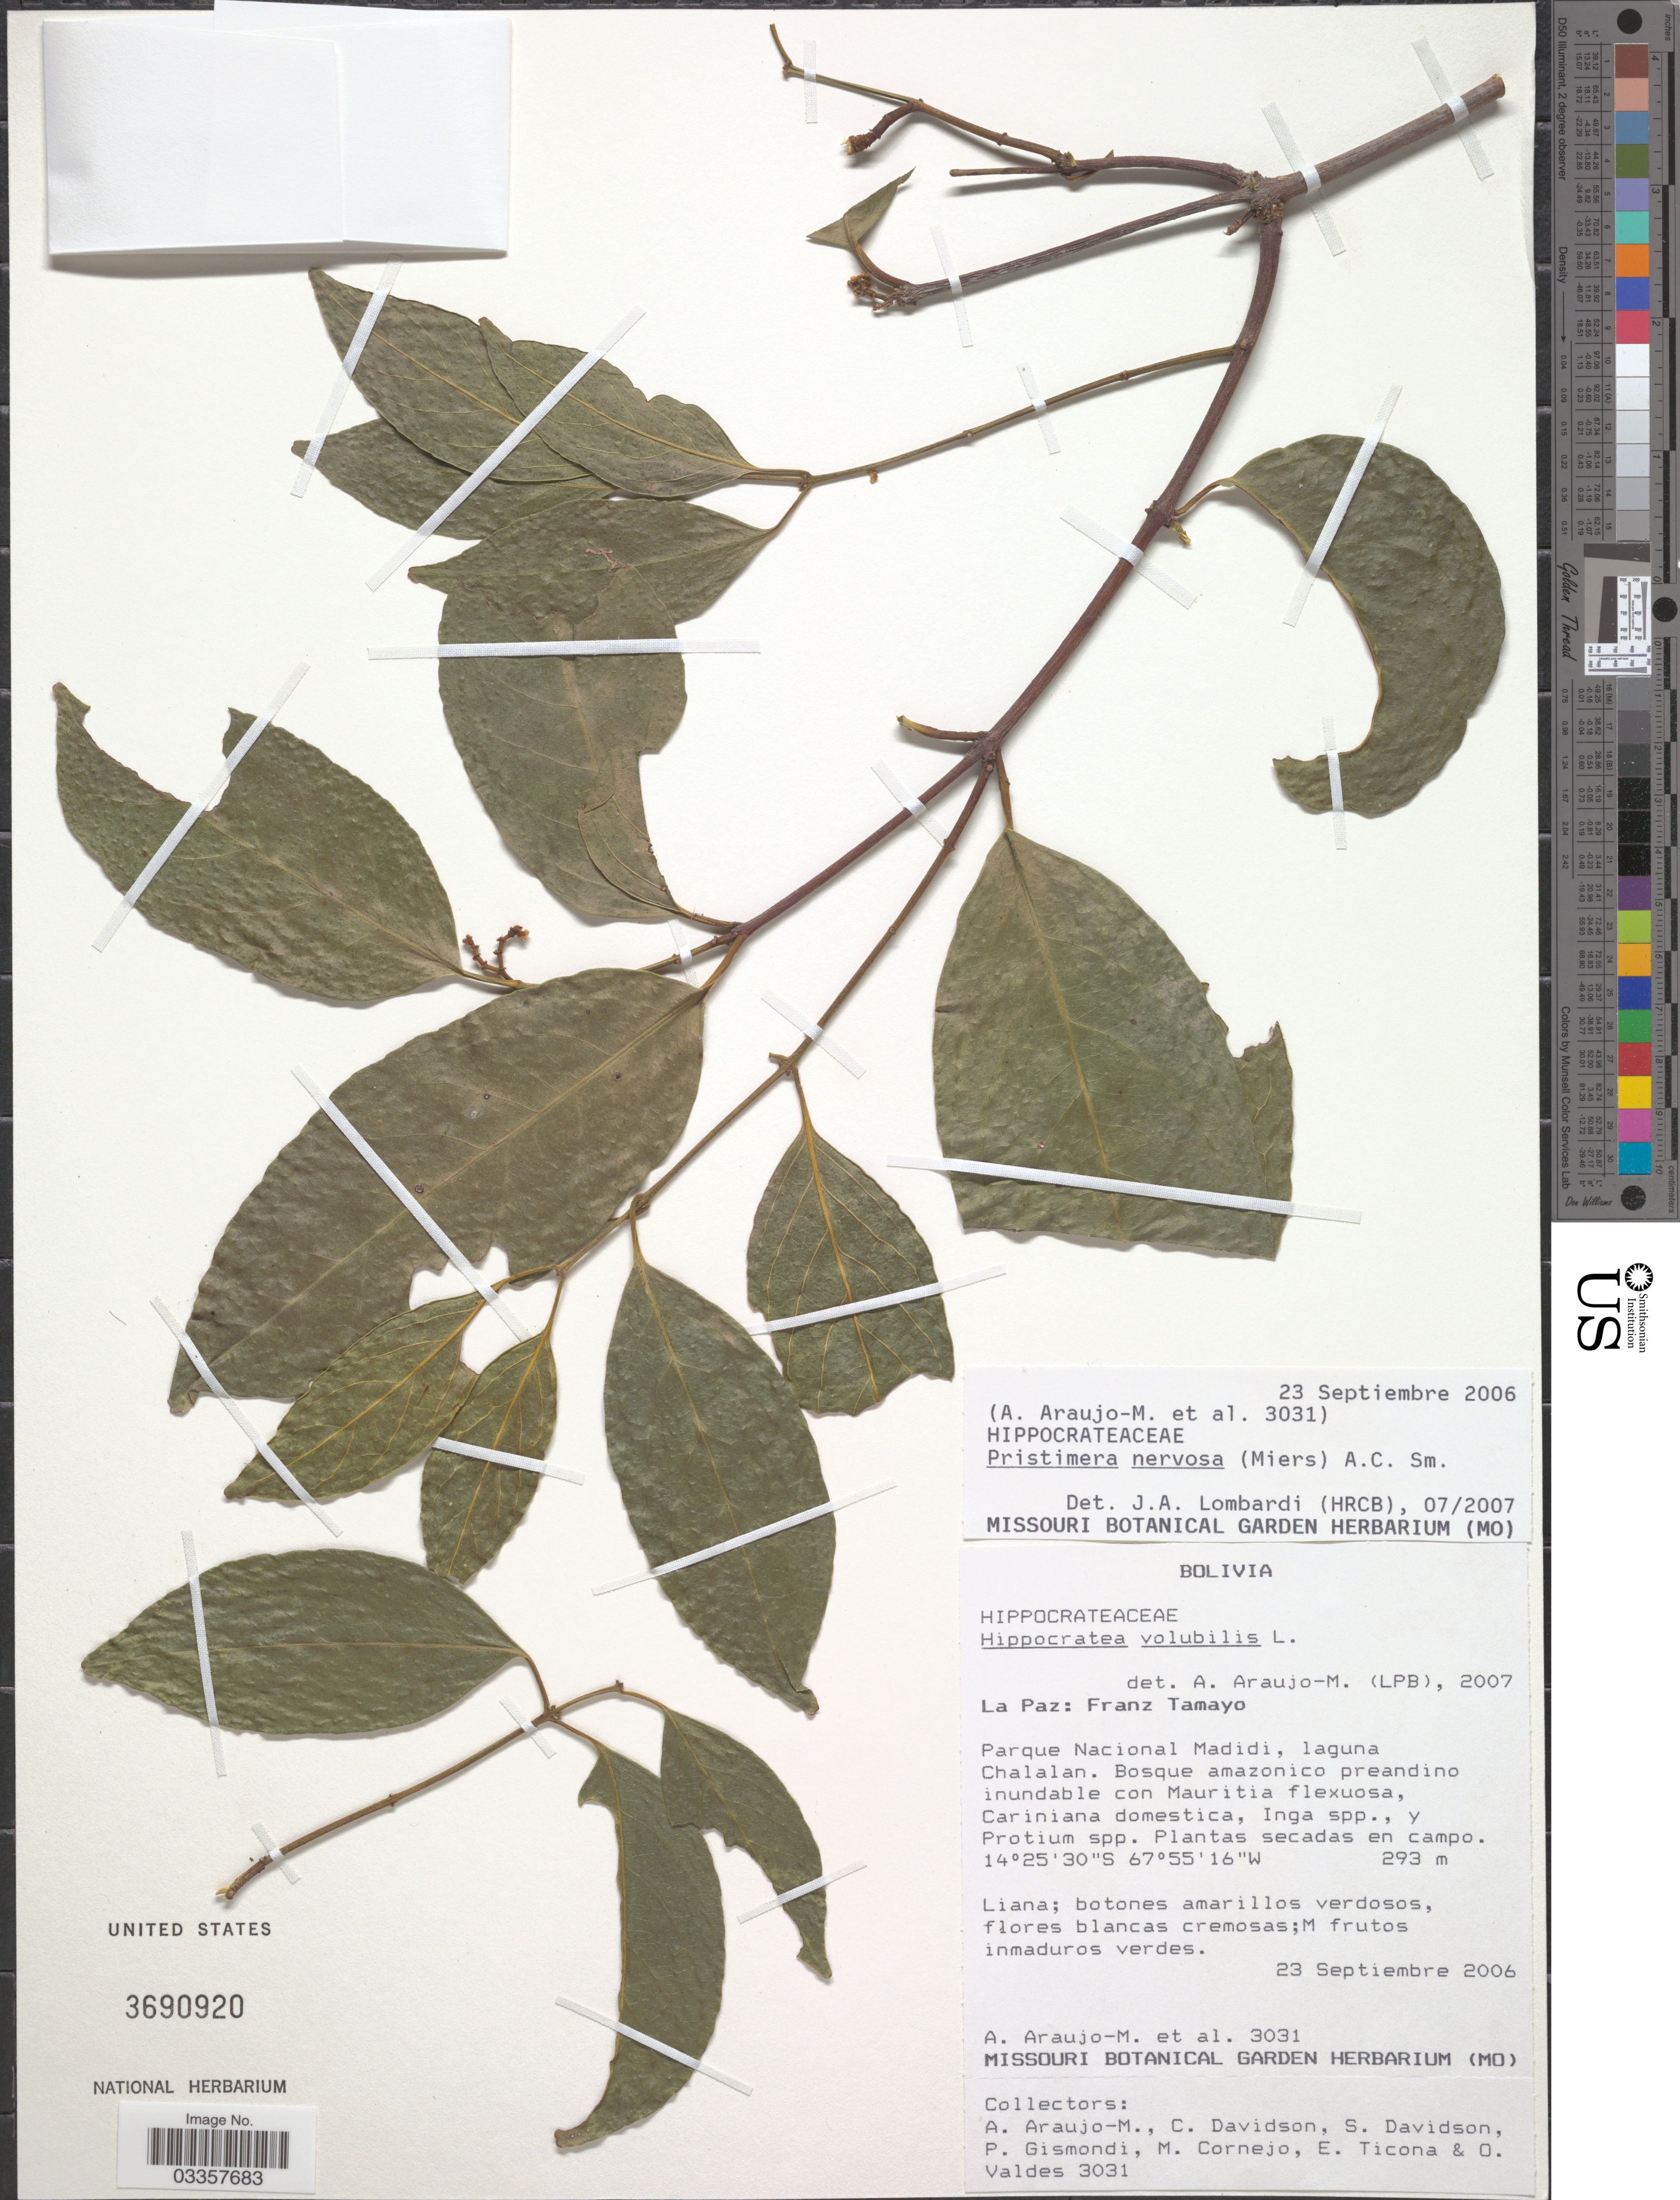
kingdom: Plantae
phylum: Tracheophyta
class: Magnoliopsida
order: Celastrales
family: Celastraceae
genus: Pristimera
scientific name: Pristimera nervosa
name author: (Miers) A.C. Sm.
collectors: A. Araujo-M., C. Davidson, S. Davidson, P. Gismondi & et al.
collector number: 3031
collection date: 2006-09-23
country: Bolivia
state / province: La Paz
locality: Franz Tamayo. Parque Nacional Madidi, laguna Chalalan.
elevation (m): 293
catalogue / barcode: US 2690920